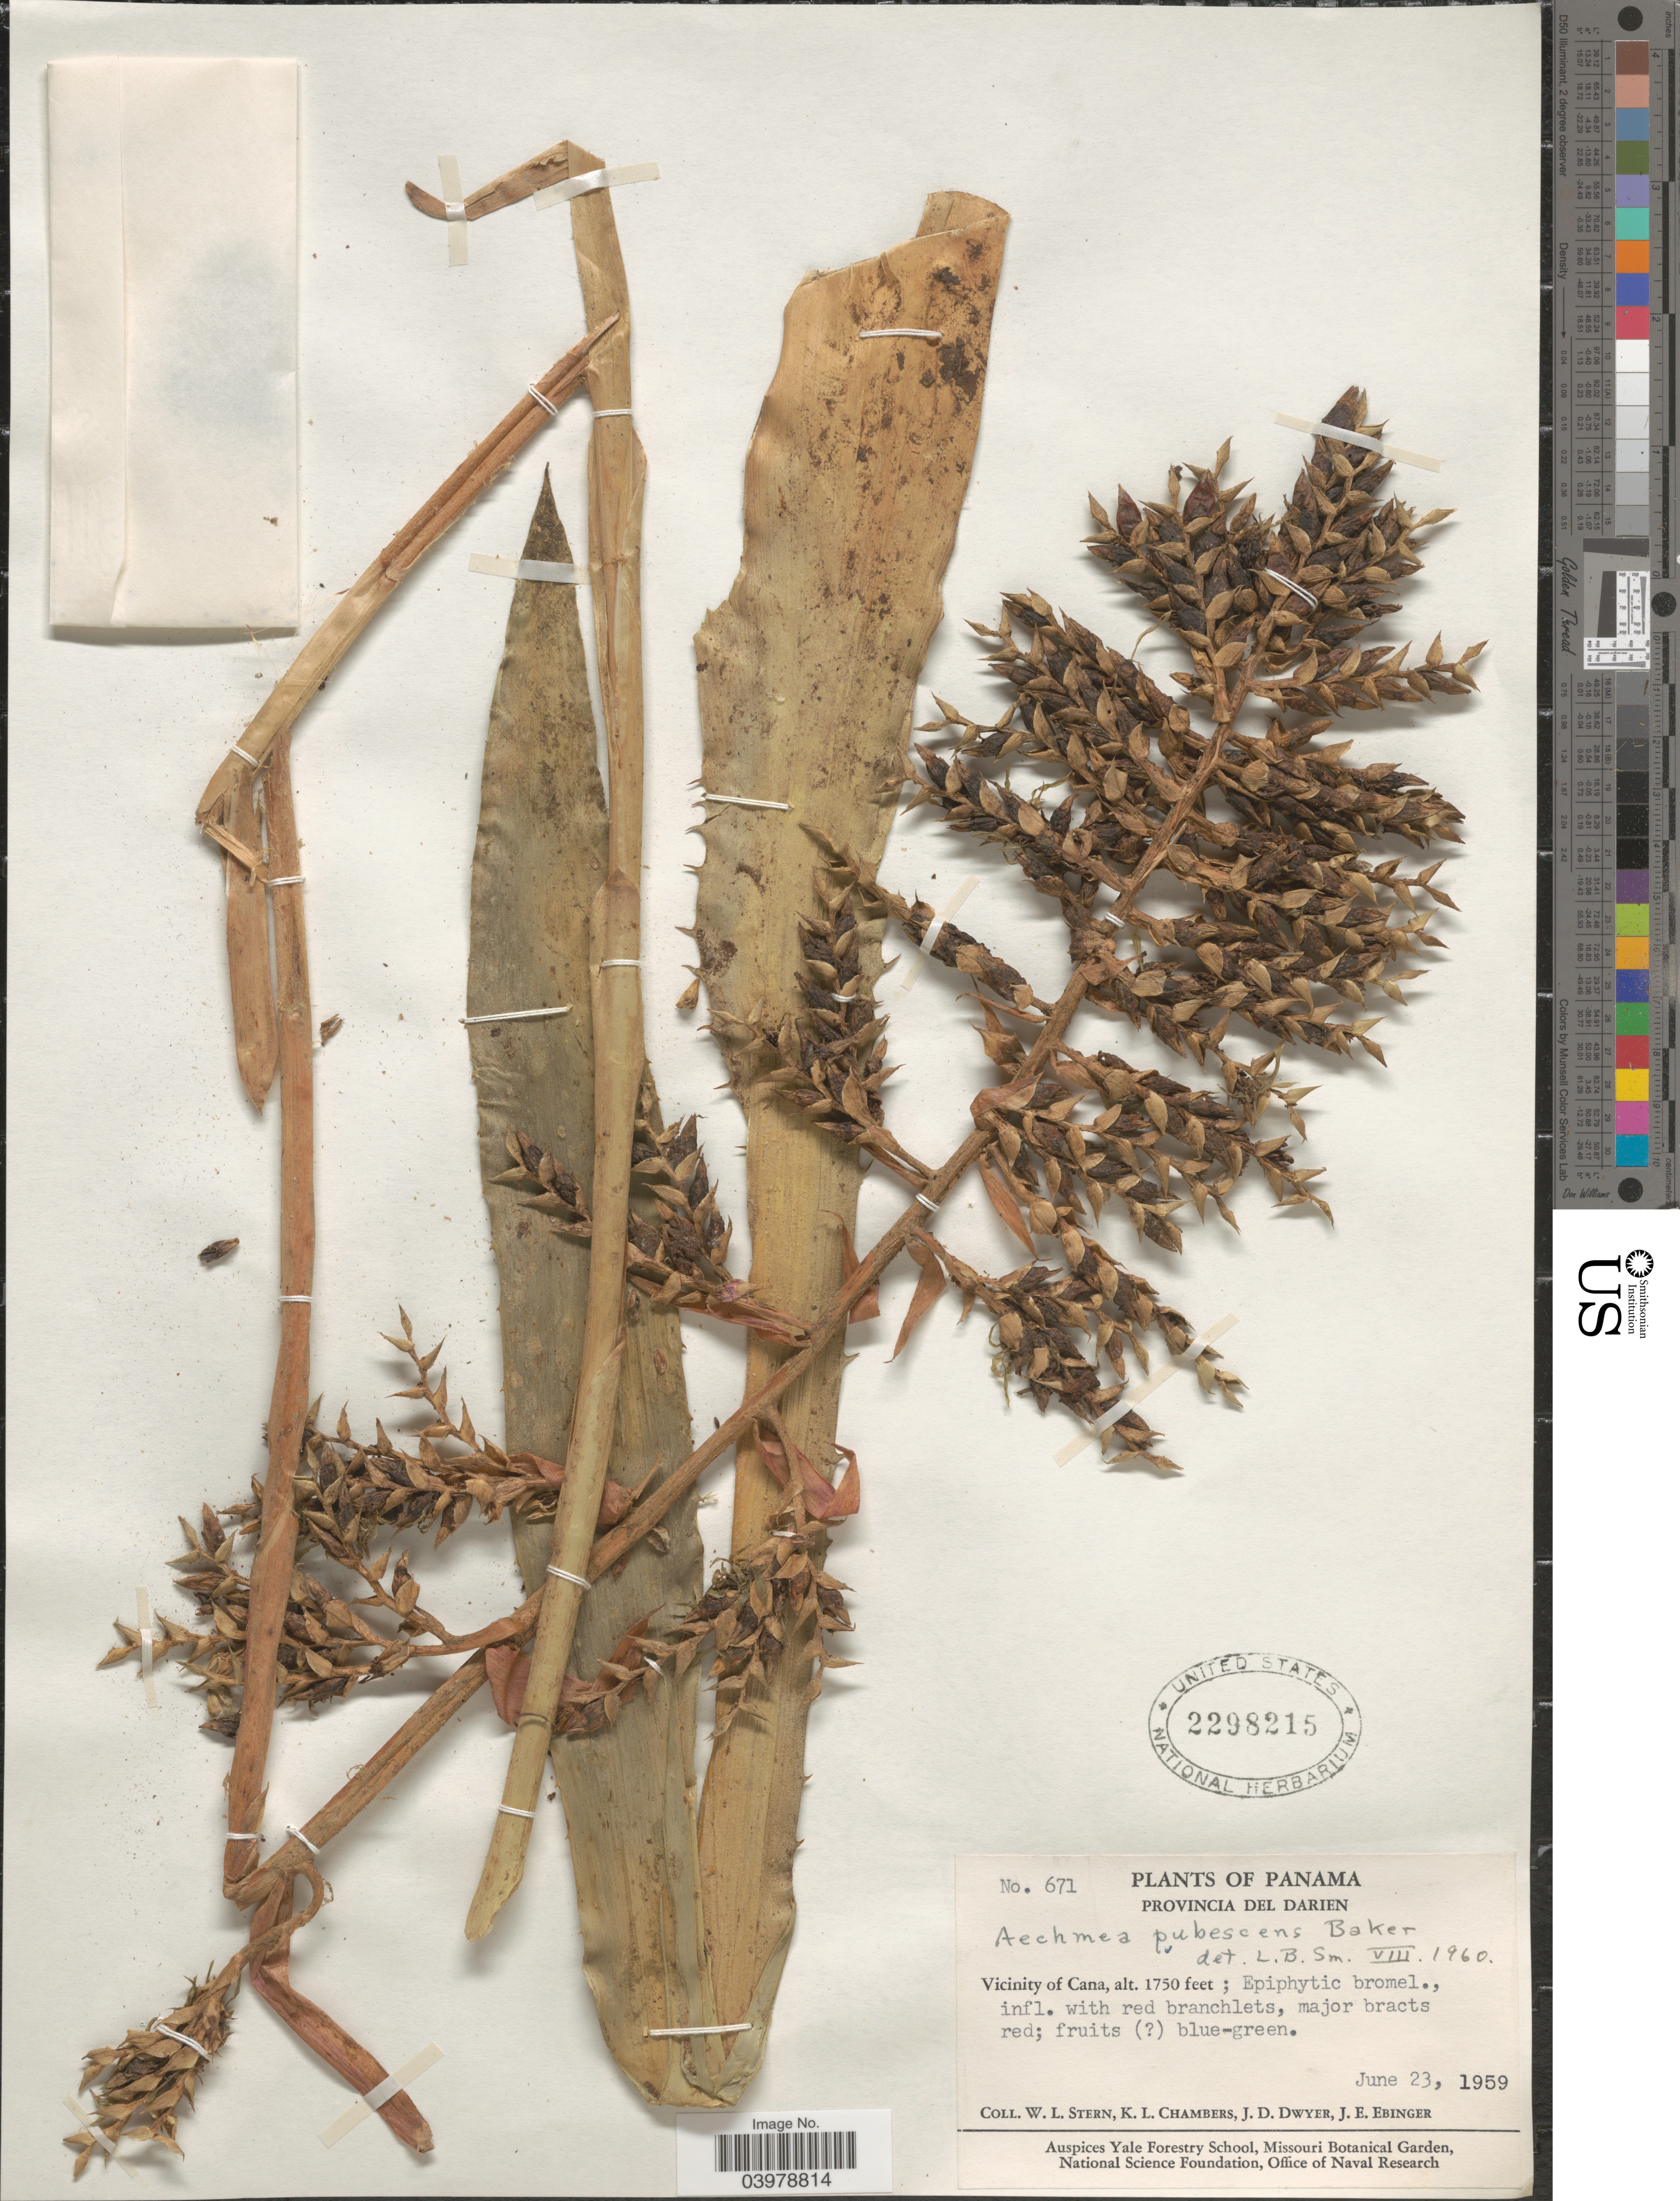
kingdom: Plantae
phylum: Tracheophyta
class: Liliopsida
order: Poales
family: Bromeliaceae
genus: Aechmea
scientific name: Aechmea pubescens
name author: Baker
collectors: W. L. Stern, K. Chambers, J. D. Dwyer & J. Ebinger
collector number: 671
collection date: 1959-06-23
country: Panama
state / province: Darien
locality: Vicinity of Cana.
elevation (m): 533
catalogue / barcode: US 2298215